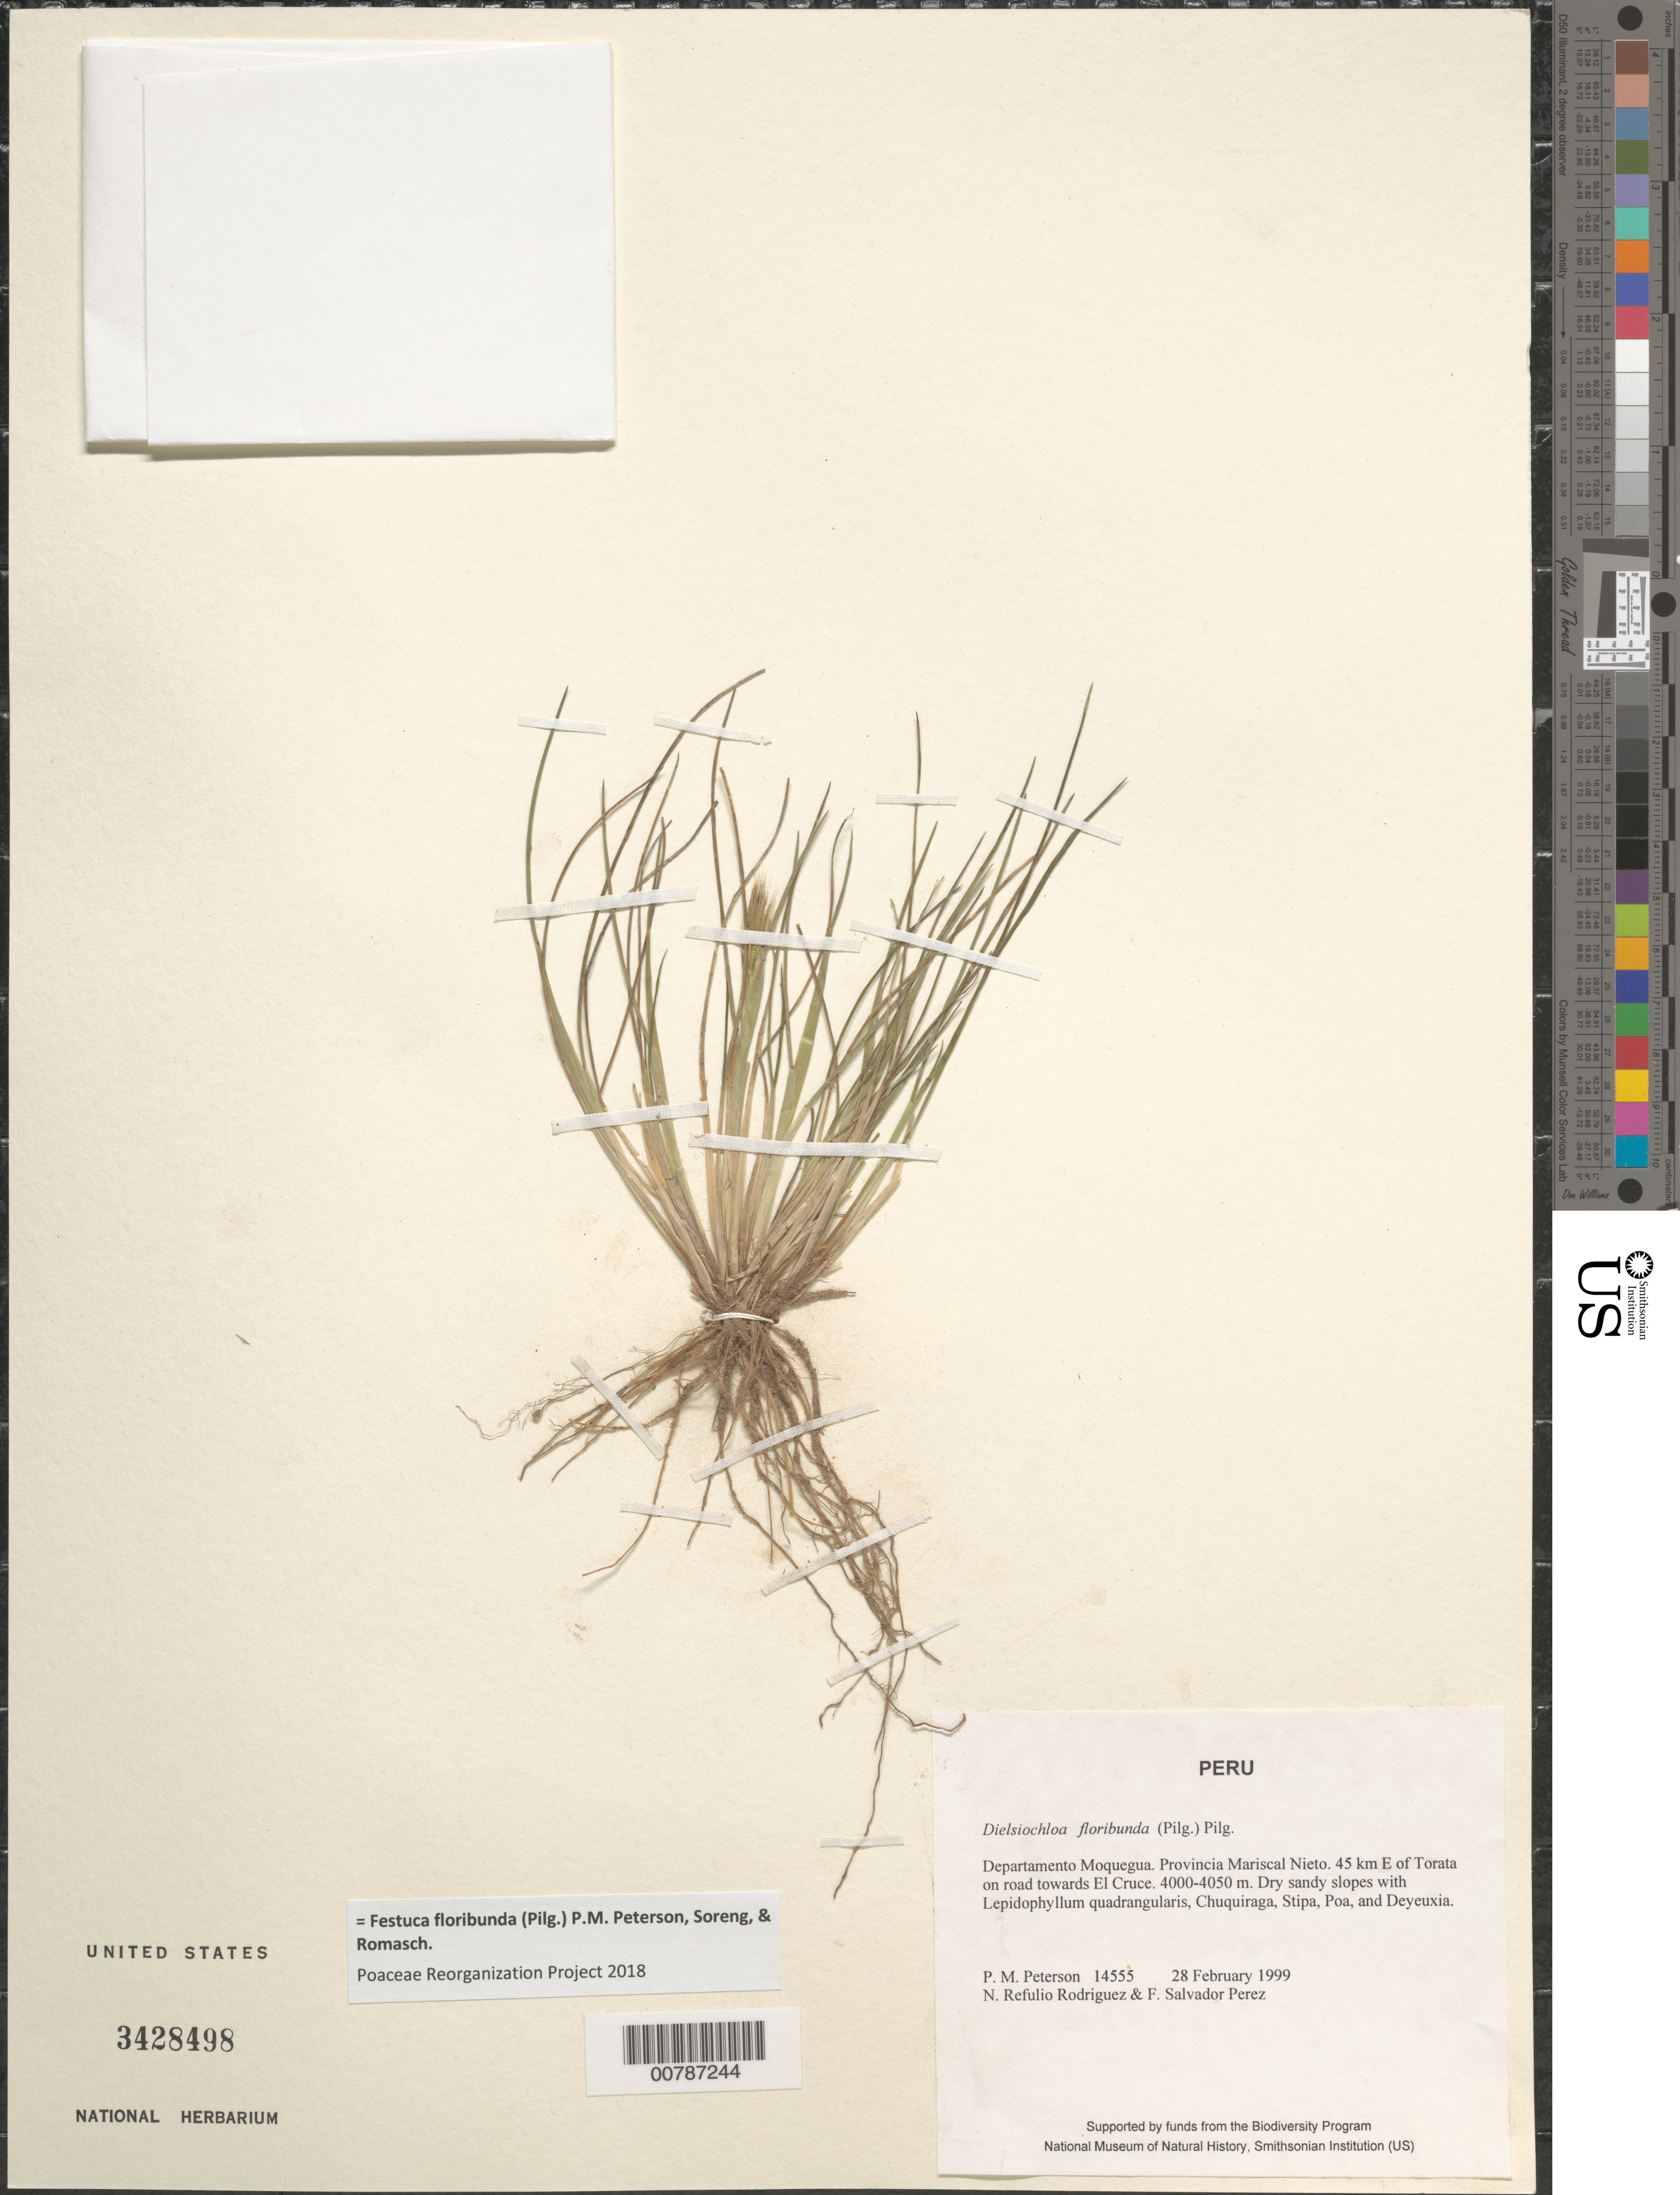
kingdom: Plantae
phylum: Tracheophyta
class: Liliopsida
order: Poales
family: Poaceae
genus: Festuca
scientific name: Festuca floribunda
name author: (Pilg.) P.M. Peterson et al.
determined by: Poaceae Reorganization Project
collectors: P. M. Peterson, N. Refulio-Rodríguez & F. Salvador Perez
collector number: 14555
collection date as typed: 28 Feb 1999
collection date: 1999-02-28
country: Peru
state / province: Moquegua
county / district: Mariscal Nieto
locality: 45 km E of Torata on road towards El Cruce.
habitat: Dry sandy slopes with Lepidophyllum quadrangularis, Chuquiraga, Stipa, Poa and Deyeuxia.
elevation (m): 4000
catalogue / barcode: US 3428498